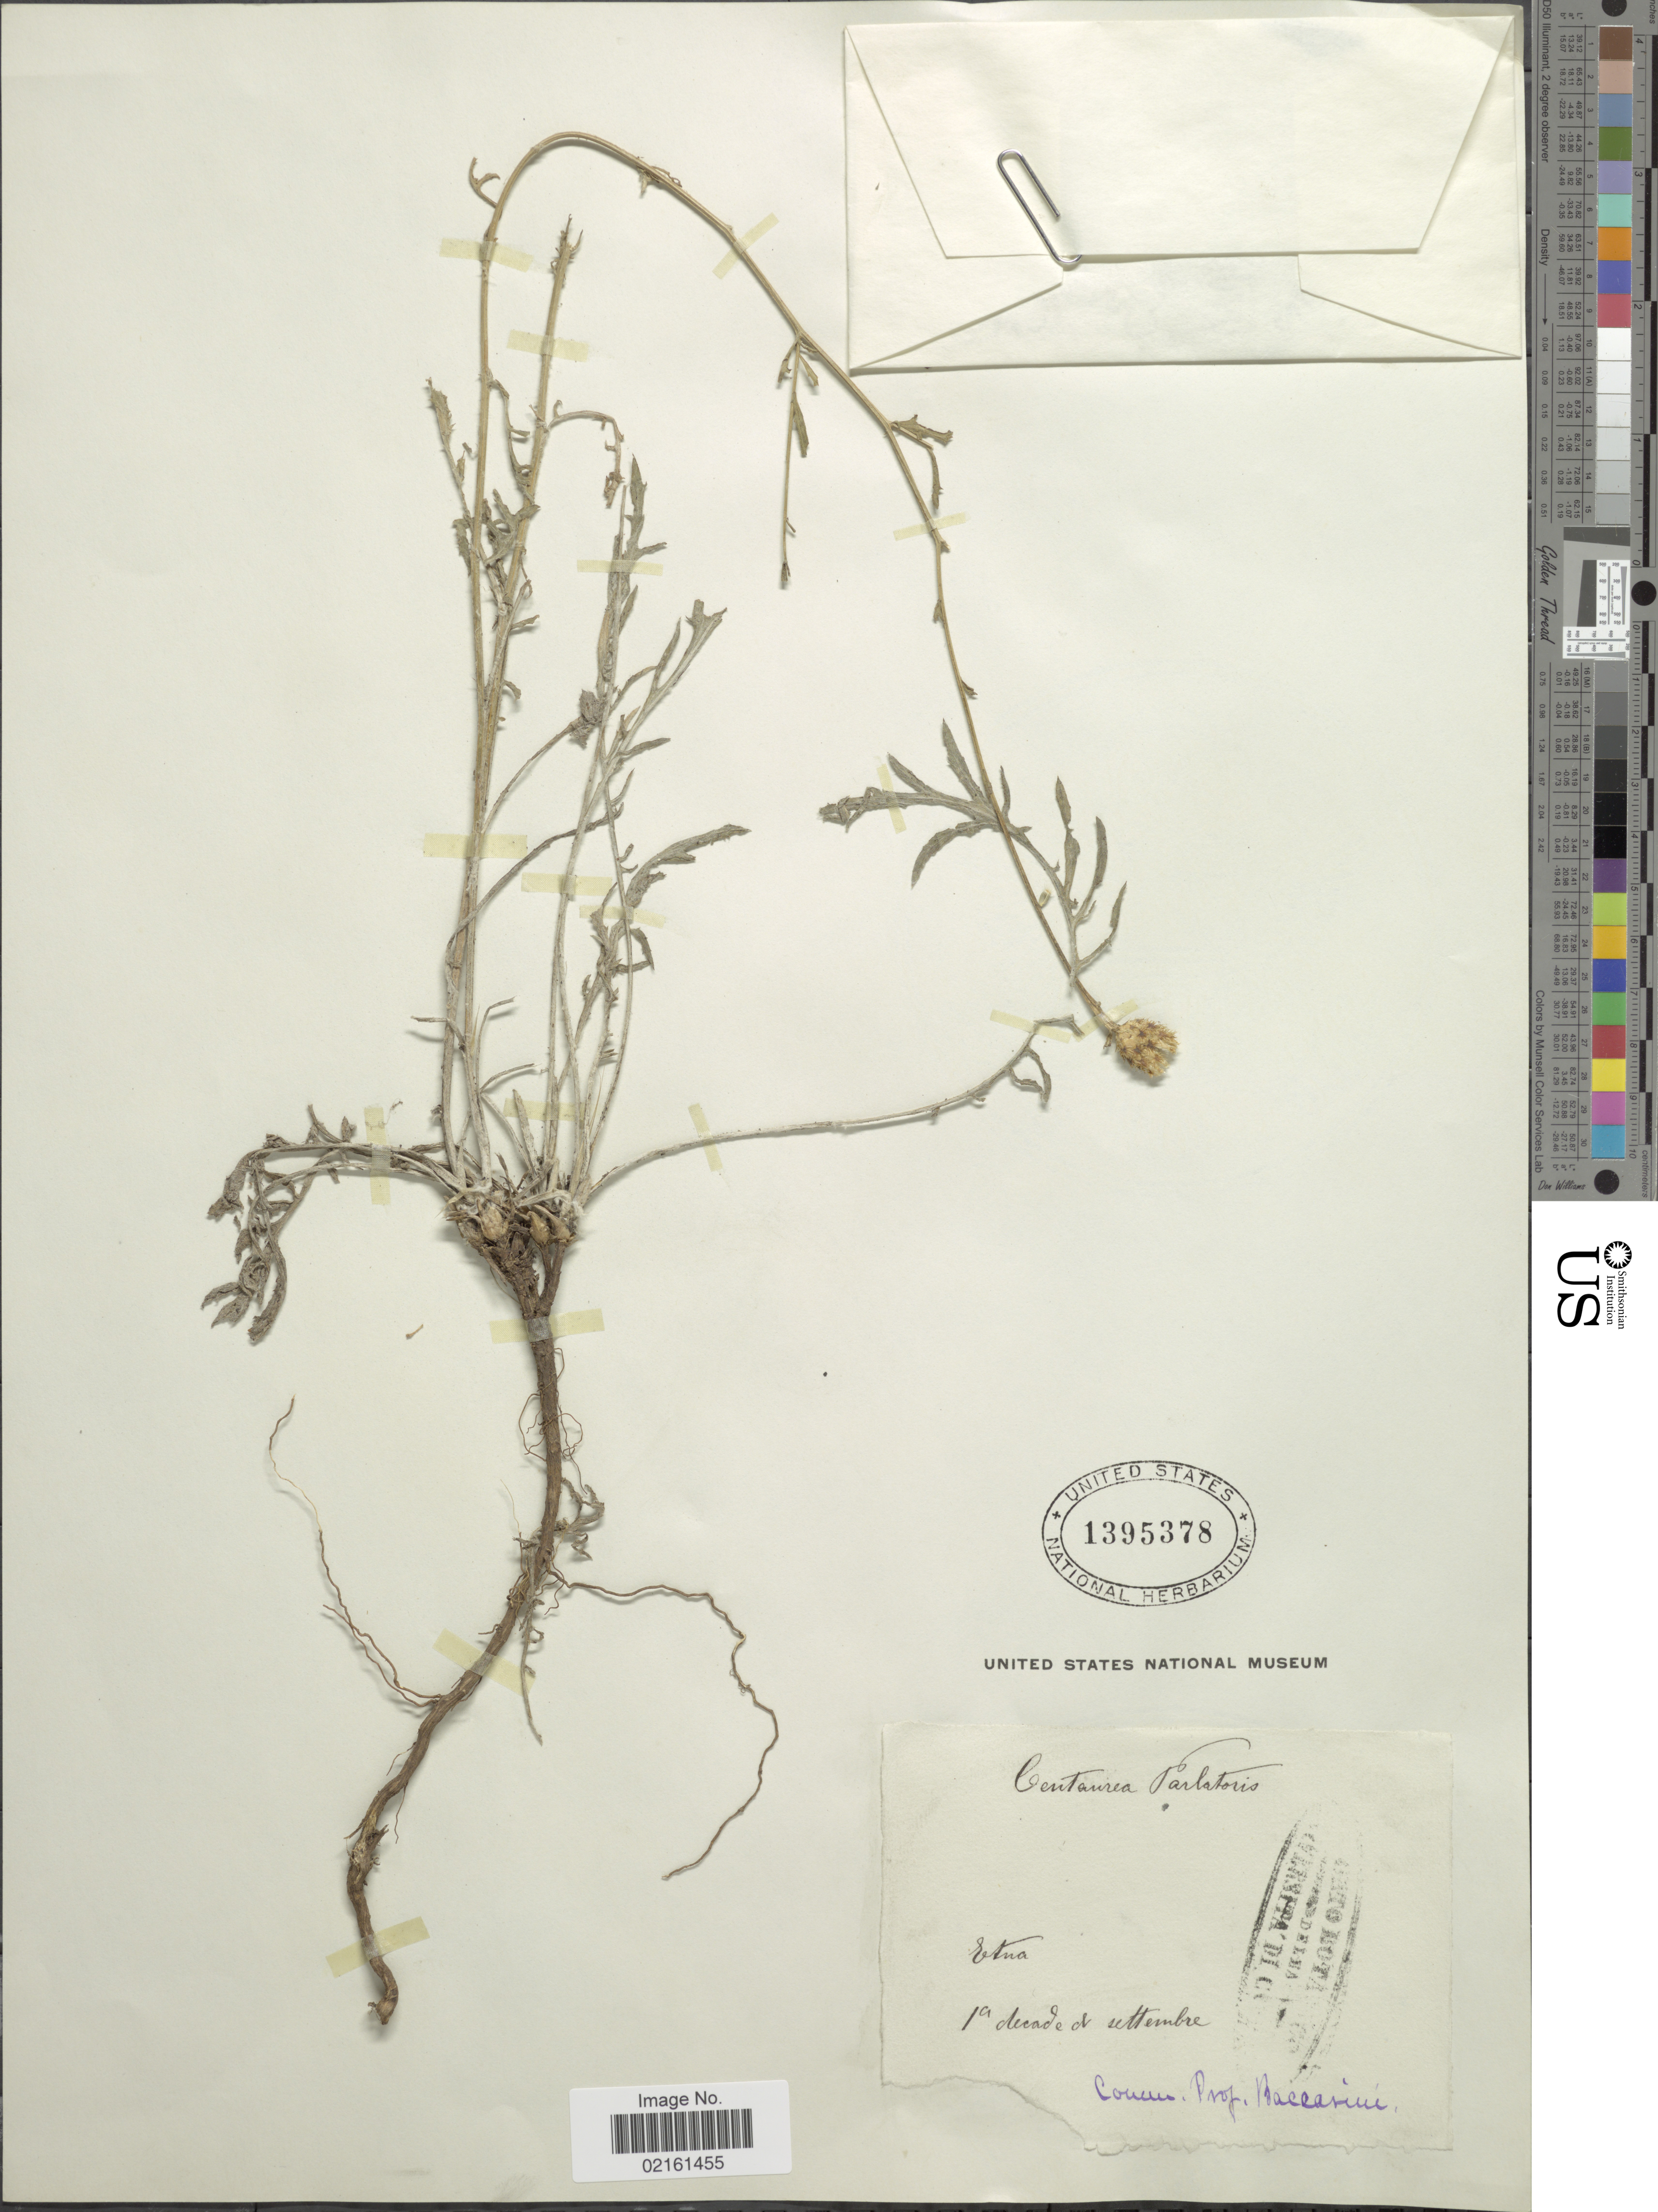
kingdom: Plantae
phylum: Tracheophyta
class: Magnoliopsida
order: Asterales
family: Asteraceae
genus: Centaurea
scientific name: Centaurea parlatoris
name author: Heldr.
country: Italy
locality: Etna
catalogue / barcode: US 1395378